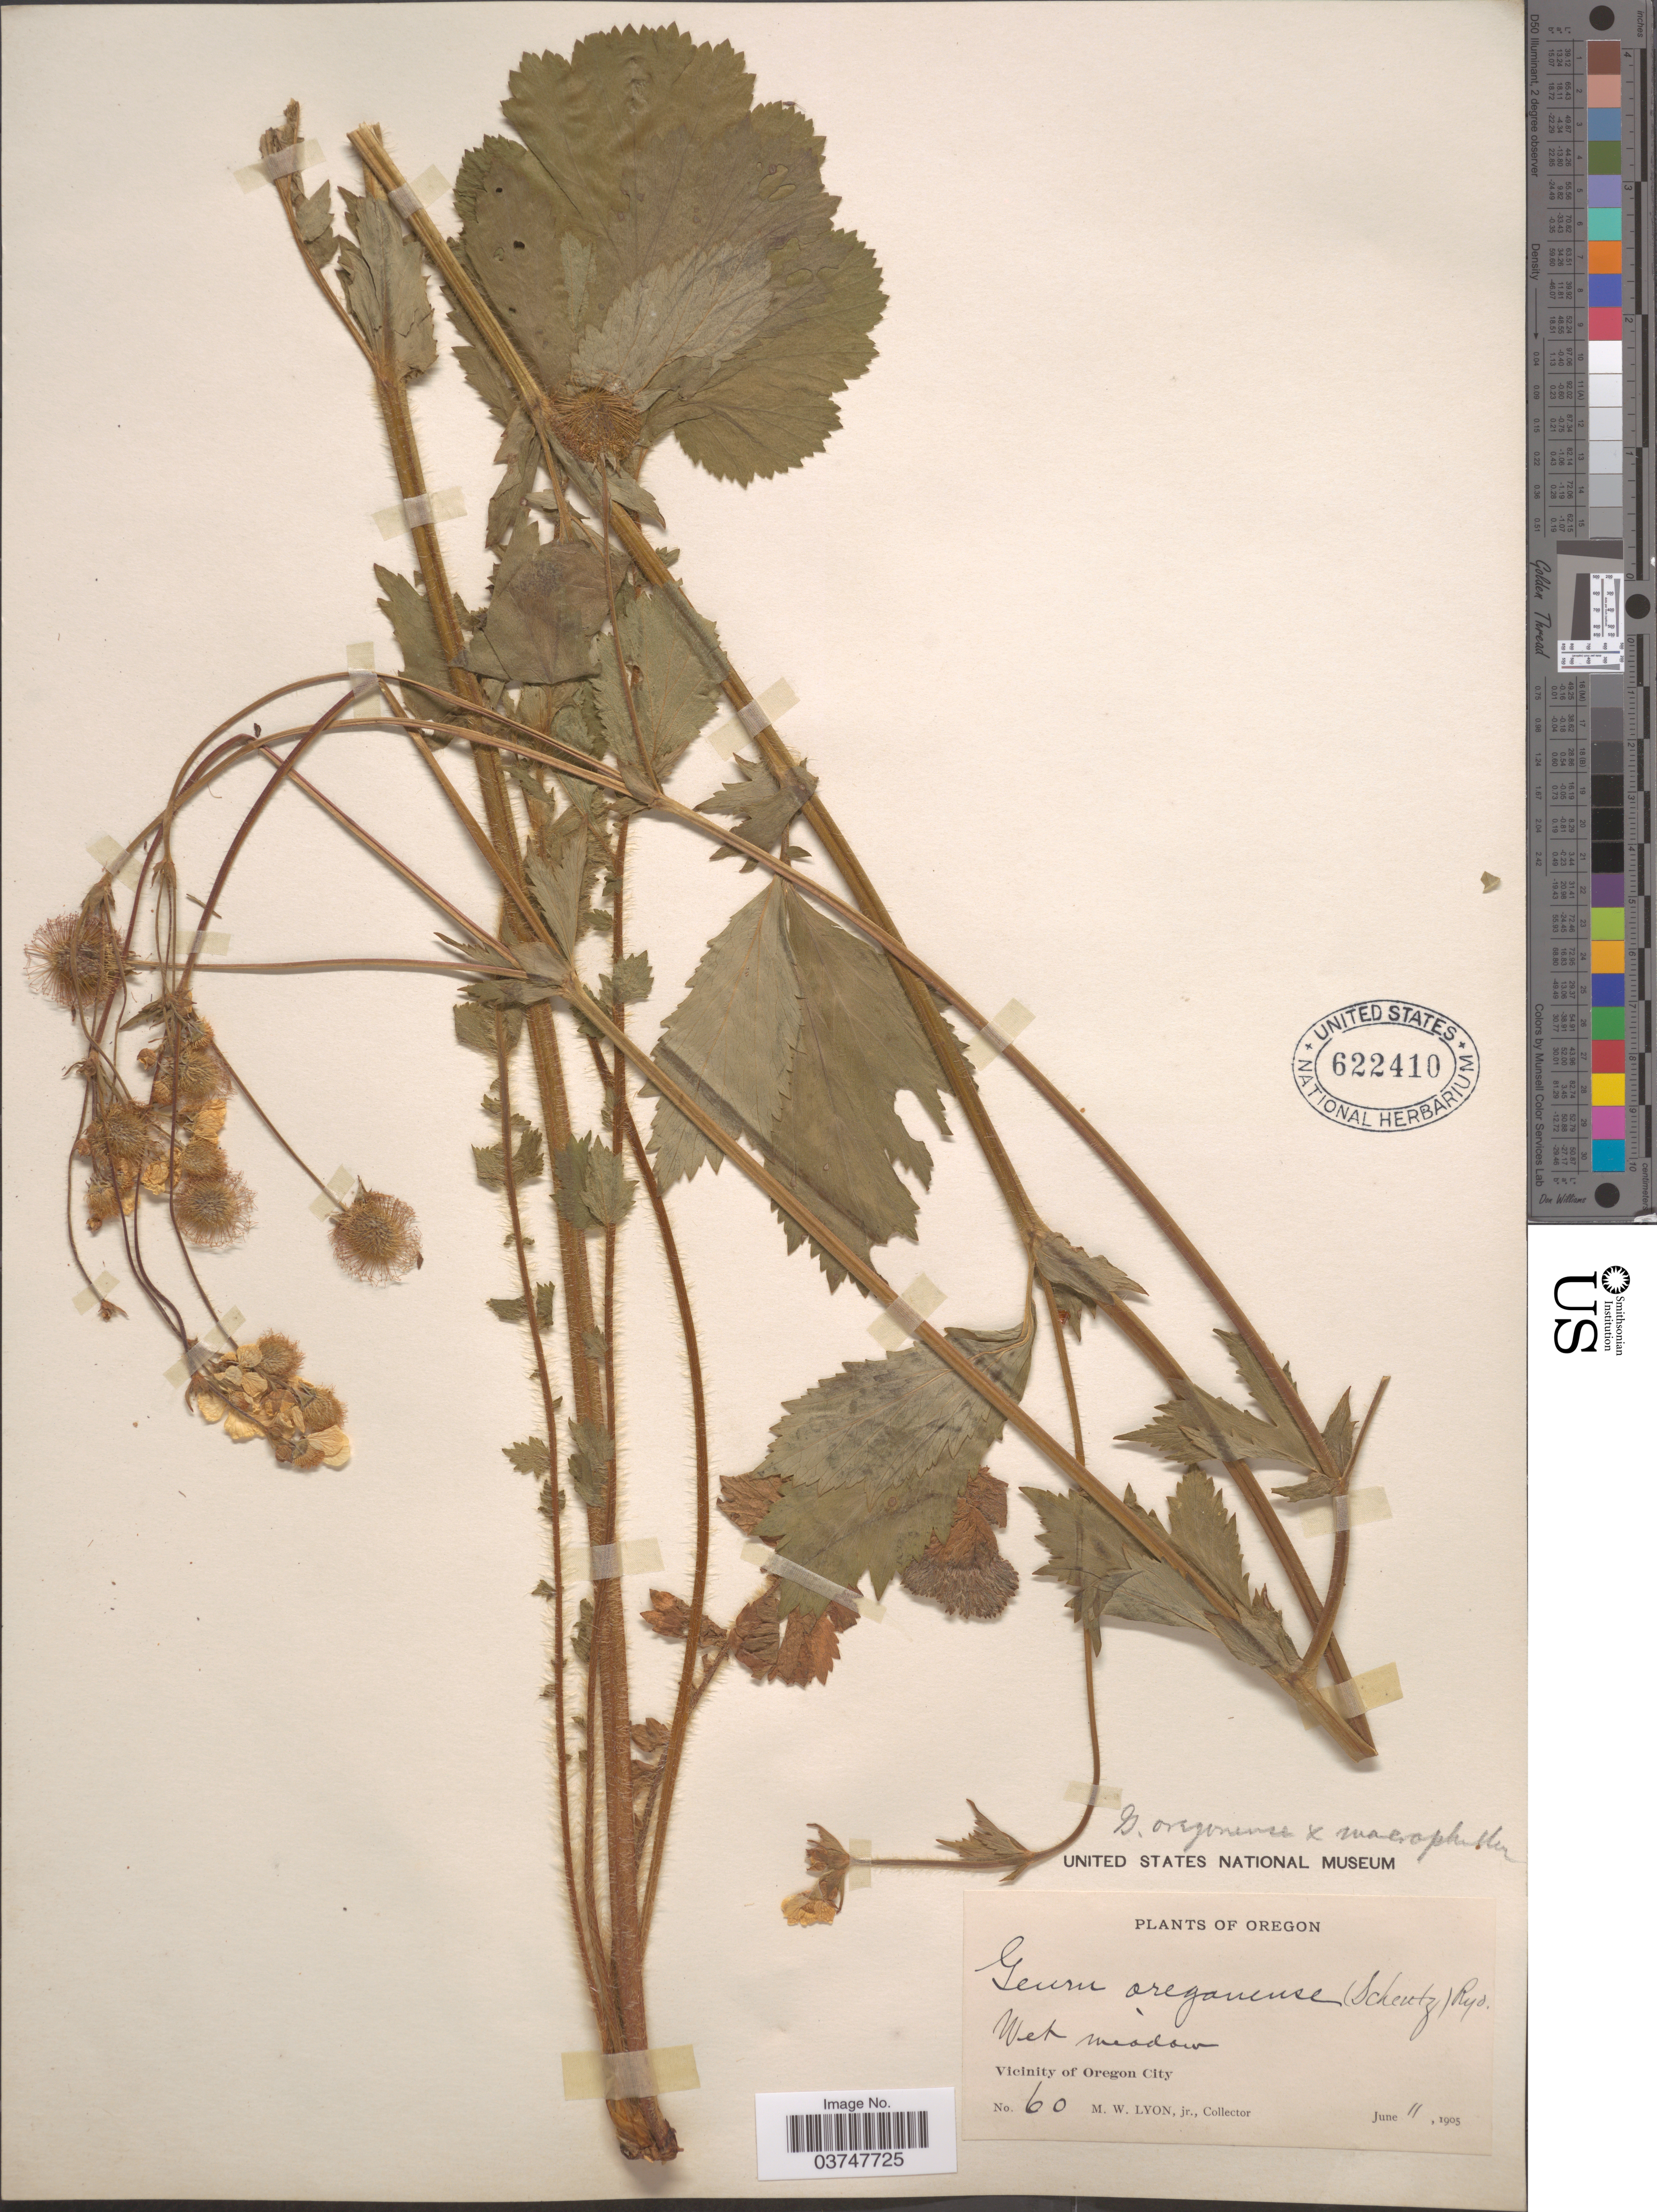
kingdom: Plantae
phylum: Tracheophyta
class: Magnoliopsida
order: Rosales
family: Rosaceae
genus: Geum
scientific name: Geum oregonense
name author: Rydb.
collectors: M. Lyon Jr.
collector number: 60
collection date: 1905-06-11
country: United States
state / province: Oregon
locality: Vicinity of Oregon City.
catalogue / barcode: US 622410